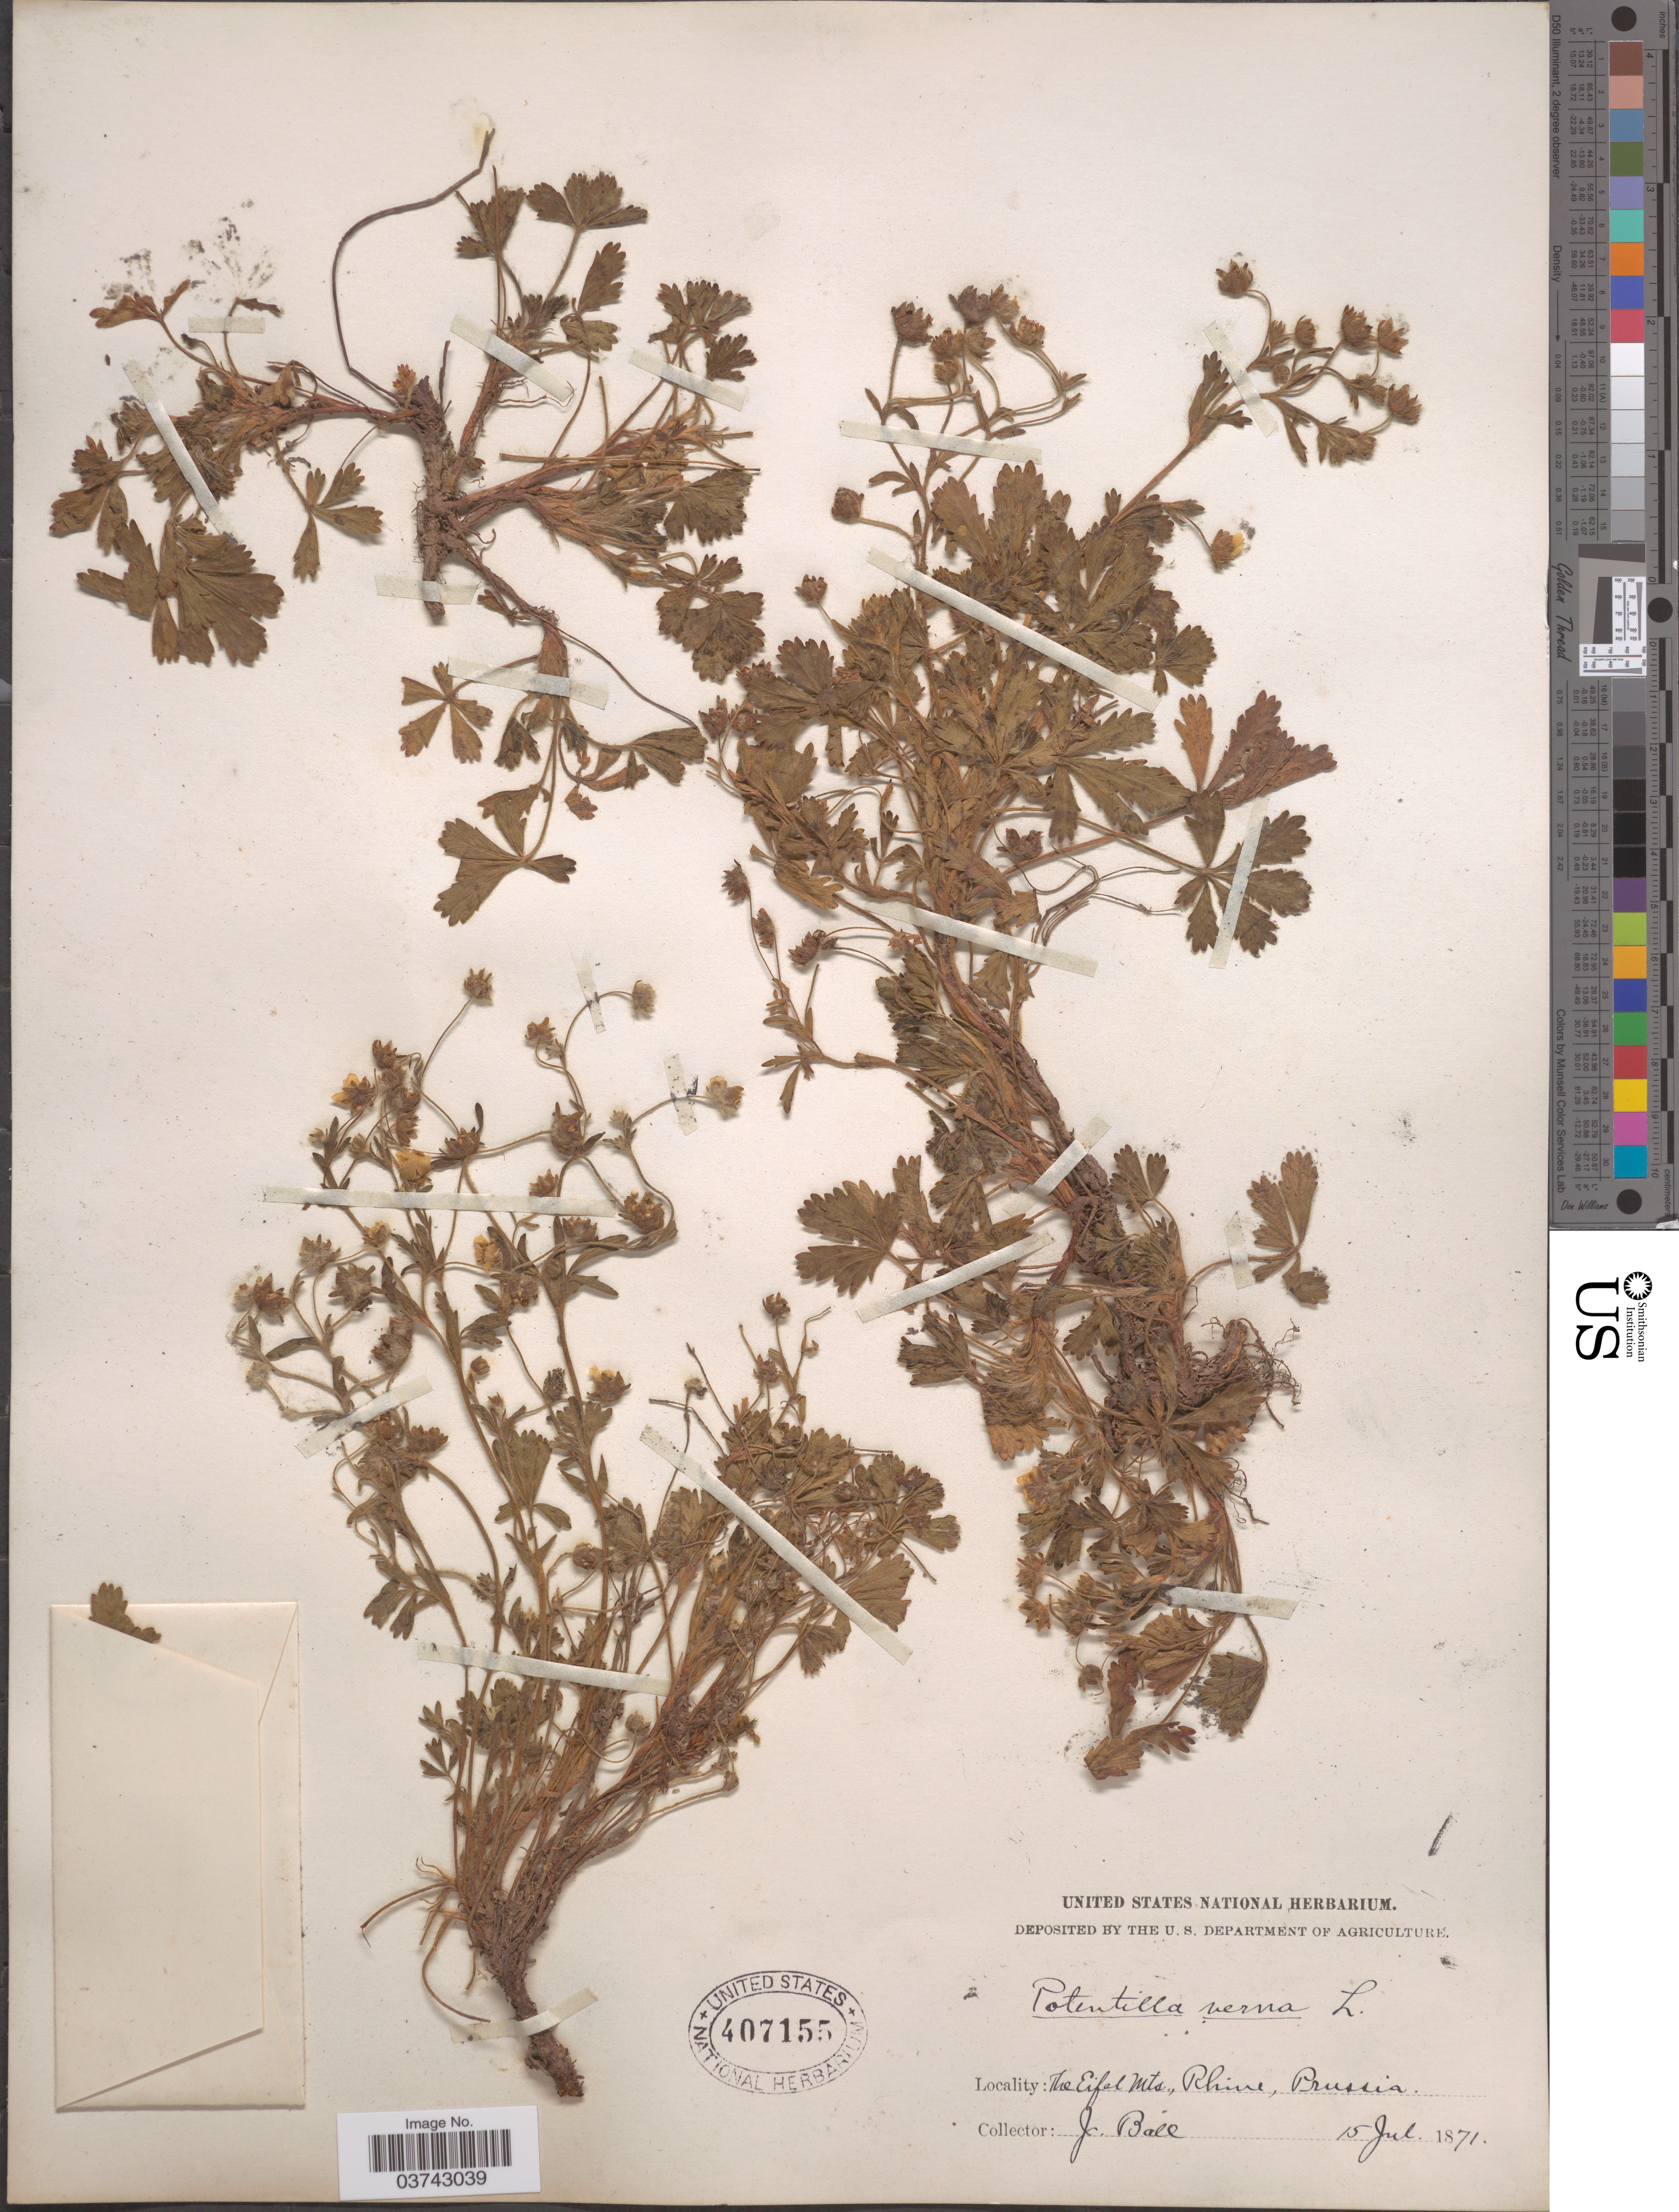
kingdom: Plantae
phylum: Tracheophyta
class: Magnoliopsida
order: Rosales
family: Rosaceae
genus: Potentilla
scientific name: Potentilla verna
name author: L.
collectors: J. Ball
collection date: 1871-07-15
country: Germany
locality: The Eifel Mts., Rhine, Prussia.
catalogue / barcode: US 407155